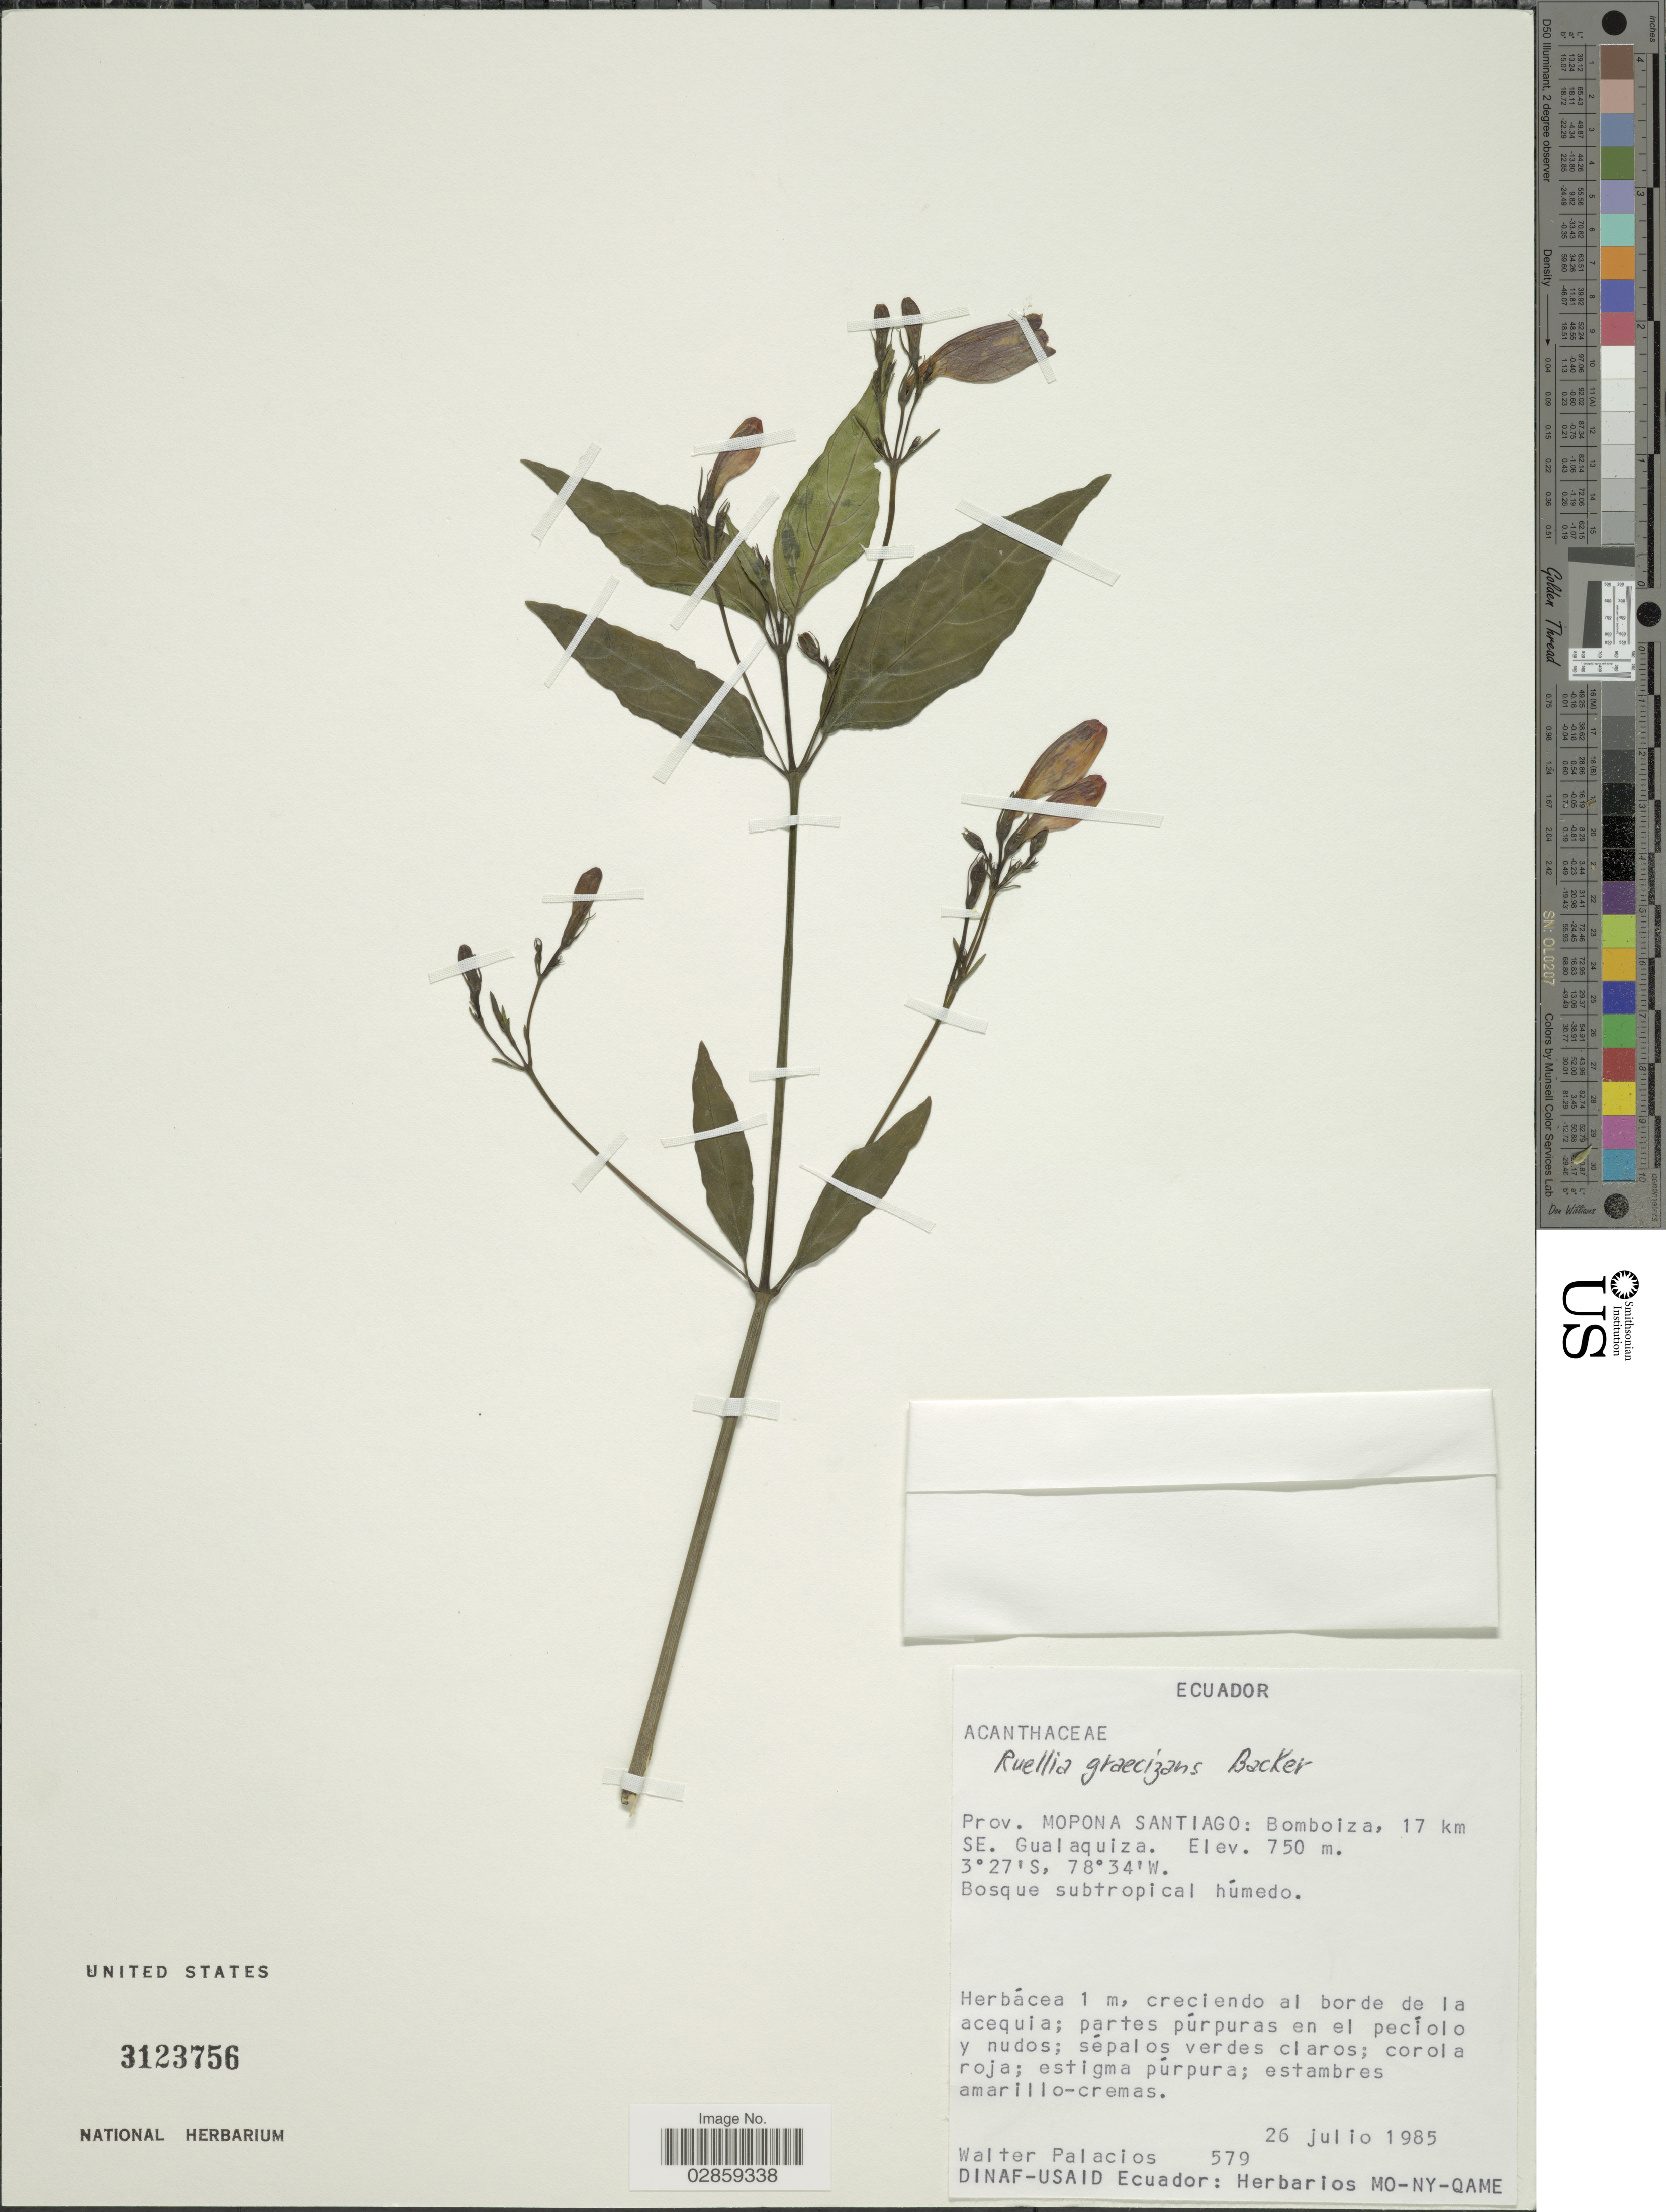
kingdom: Plantae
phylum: Tracheophyta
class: Magnoliopsida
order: Lamiales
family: Acanthaceae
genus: Ruellia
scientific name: Ruellia brevifolia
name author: (Pohl) C. Ezcurra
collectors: W. Palacios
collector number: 579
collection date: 1985-07-26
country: Ecuador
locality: Prov. Mopona Santiago: Bomboiza, 17 km SE, Gualaquiza.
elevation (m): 750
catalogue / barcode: US 3123756